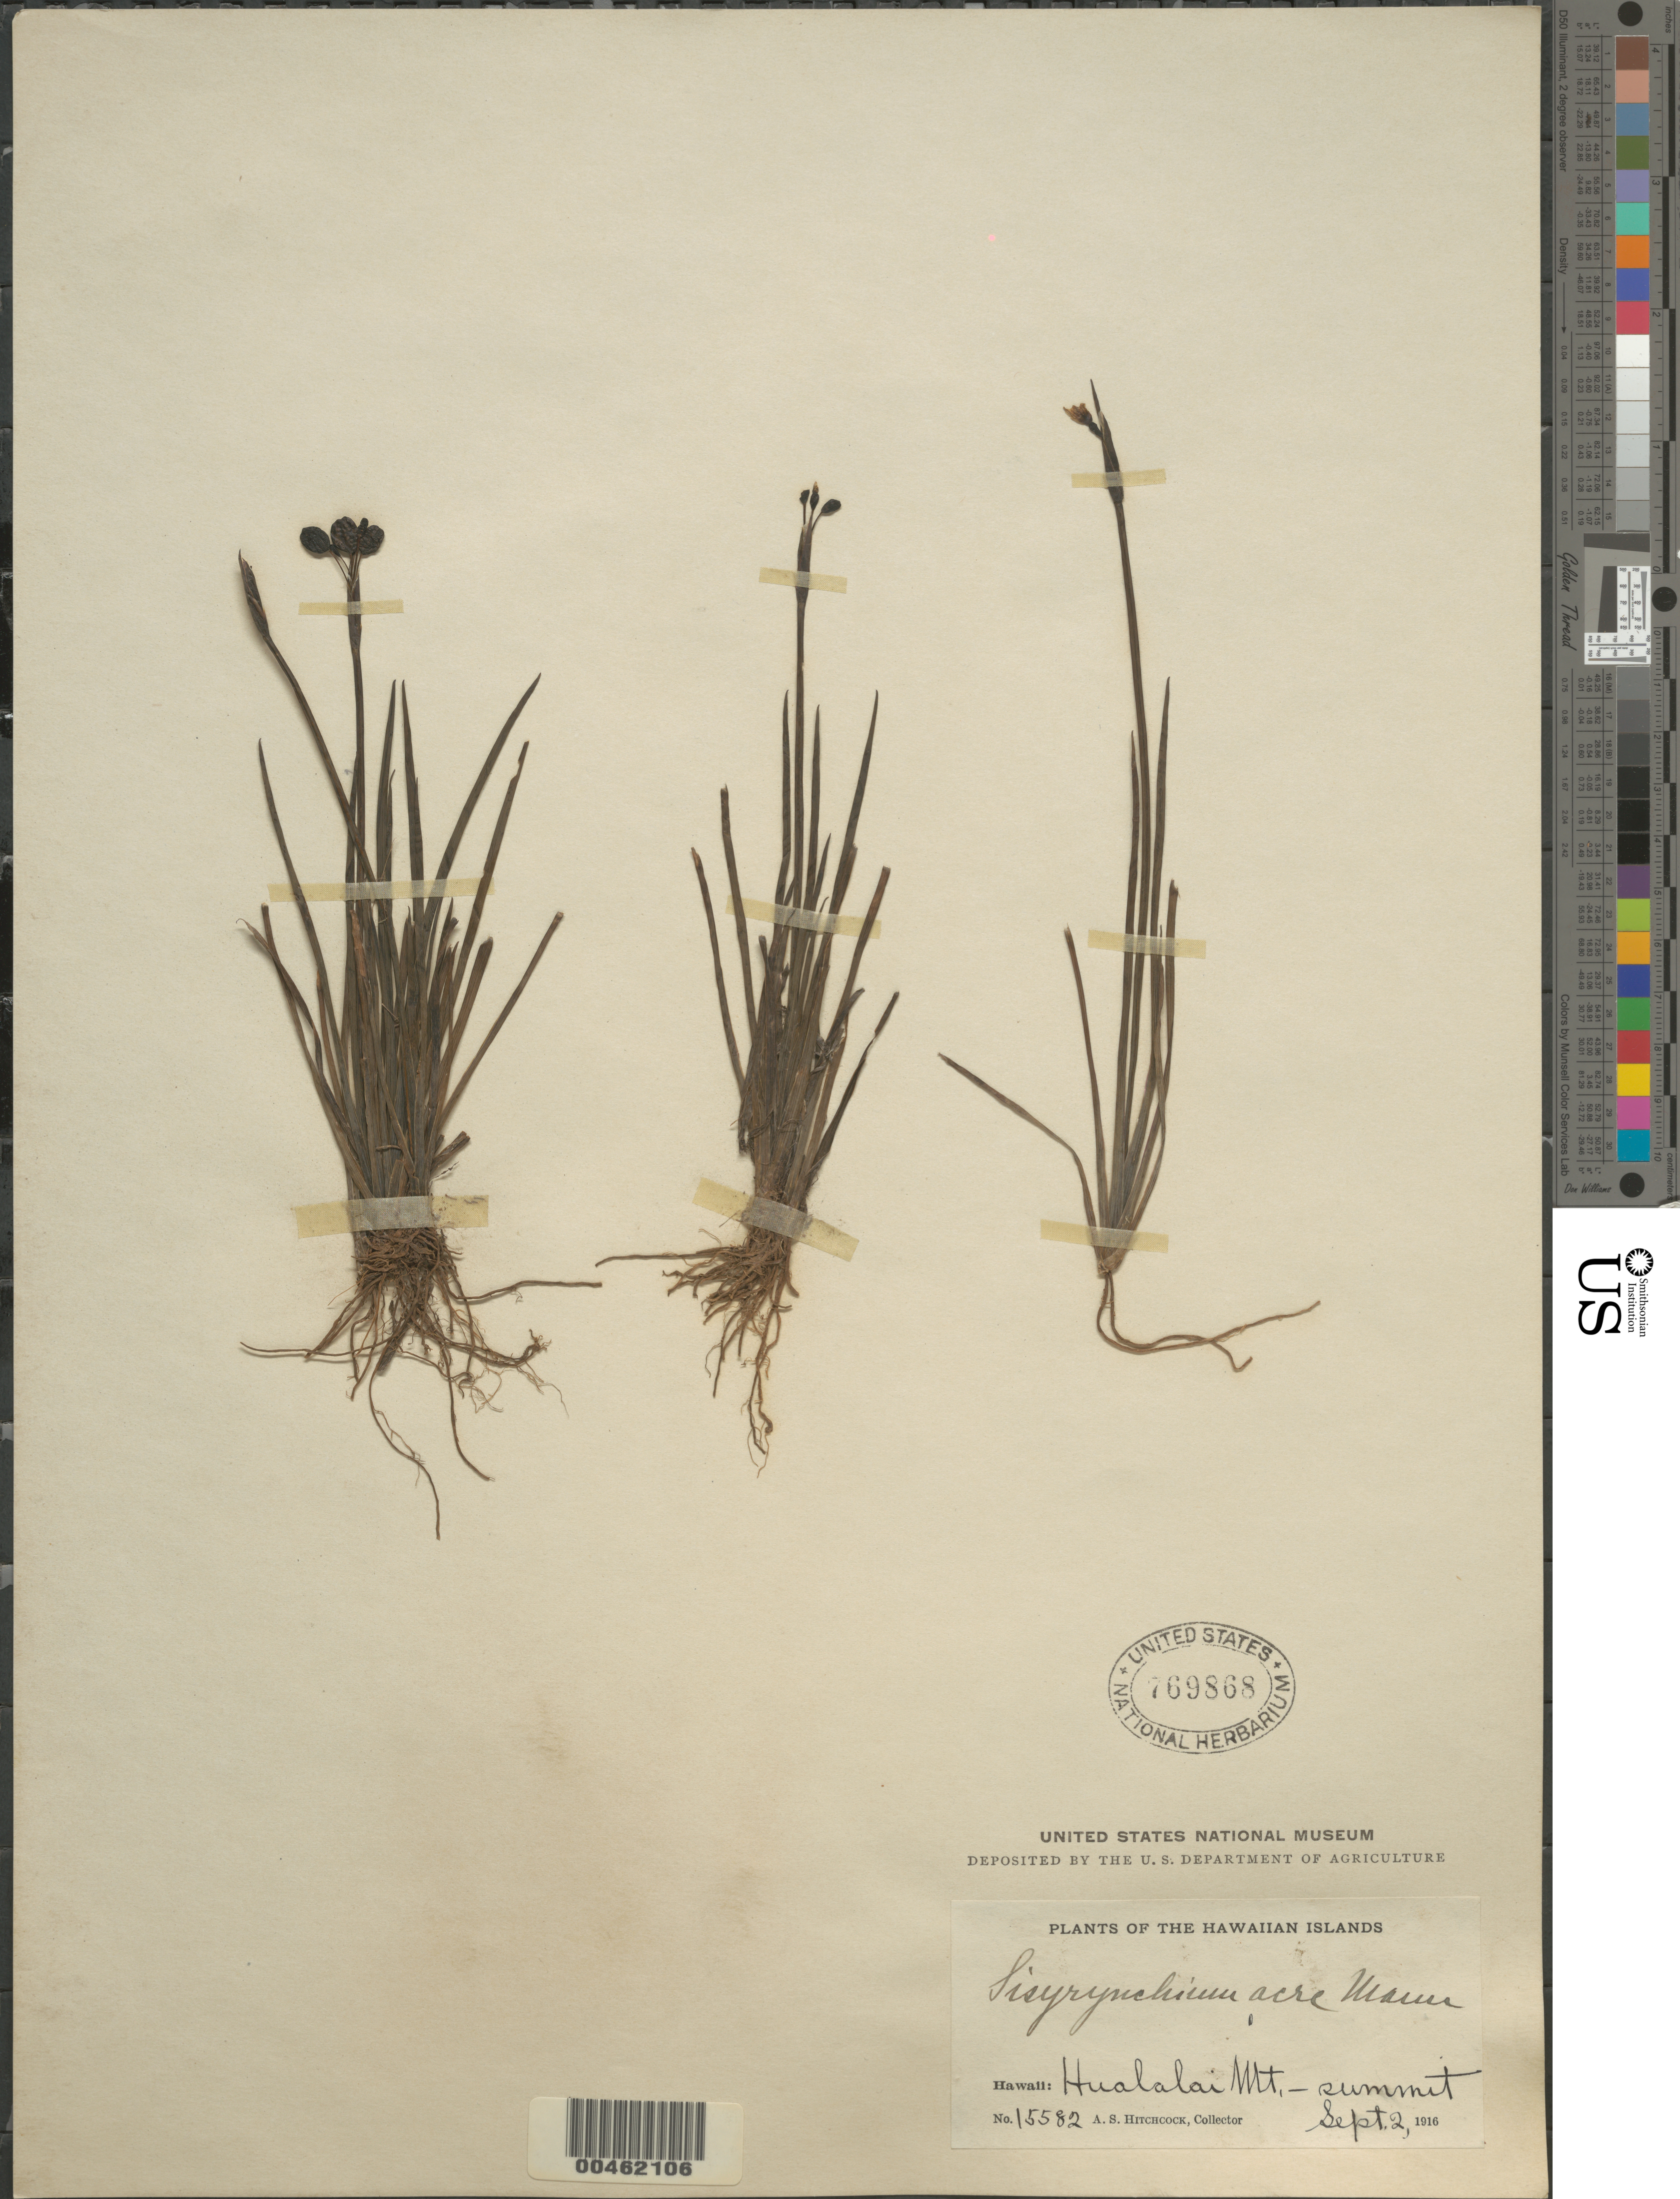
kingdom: Plantae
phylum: Tracheophyta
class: Liliopsida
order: Asparagales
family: Iridaceae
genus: Sisyrinchium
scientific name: Sisyrinchium acre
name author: H. Mann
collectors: A. S. Hitchcock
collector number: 15582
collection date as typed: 2 Sep 1916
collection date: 1916-09-02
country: United States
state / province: Hawaii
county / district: Hawaii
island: Hawaii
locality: Hualalai Mt., summit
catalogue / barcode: US 769868